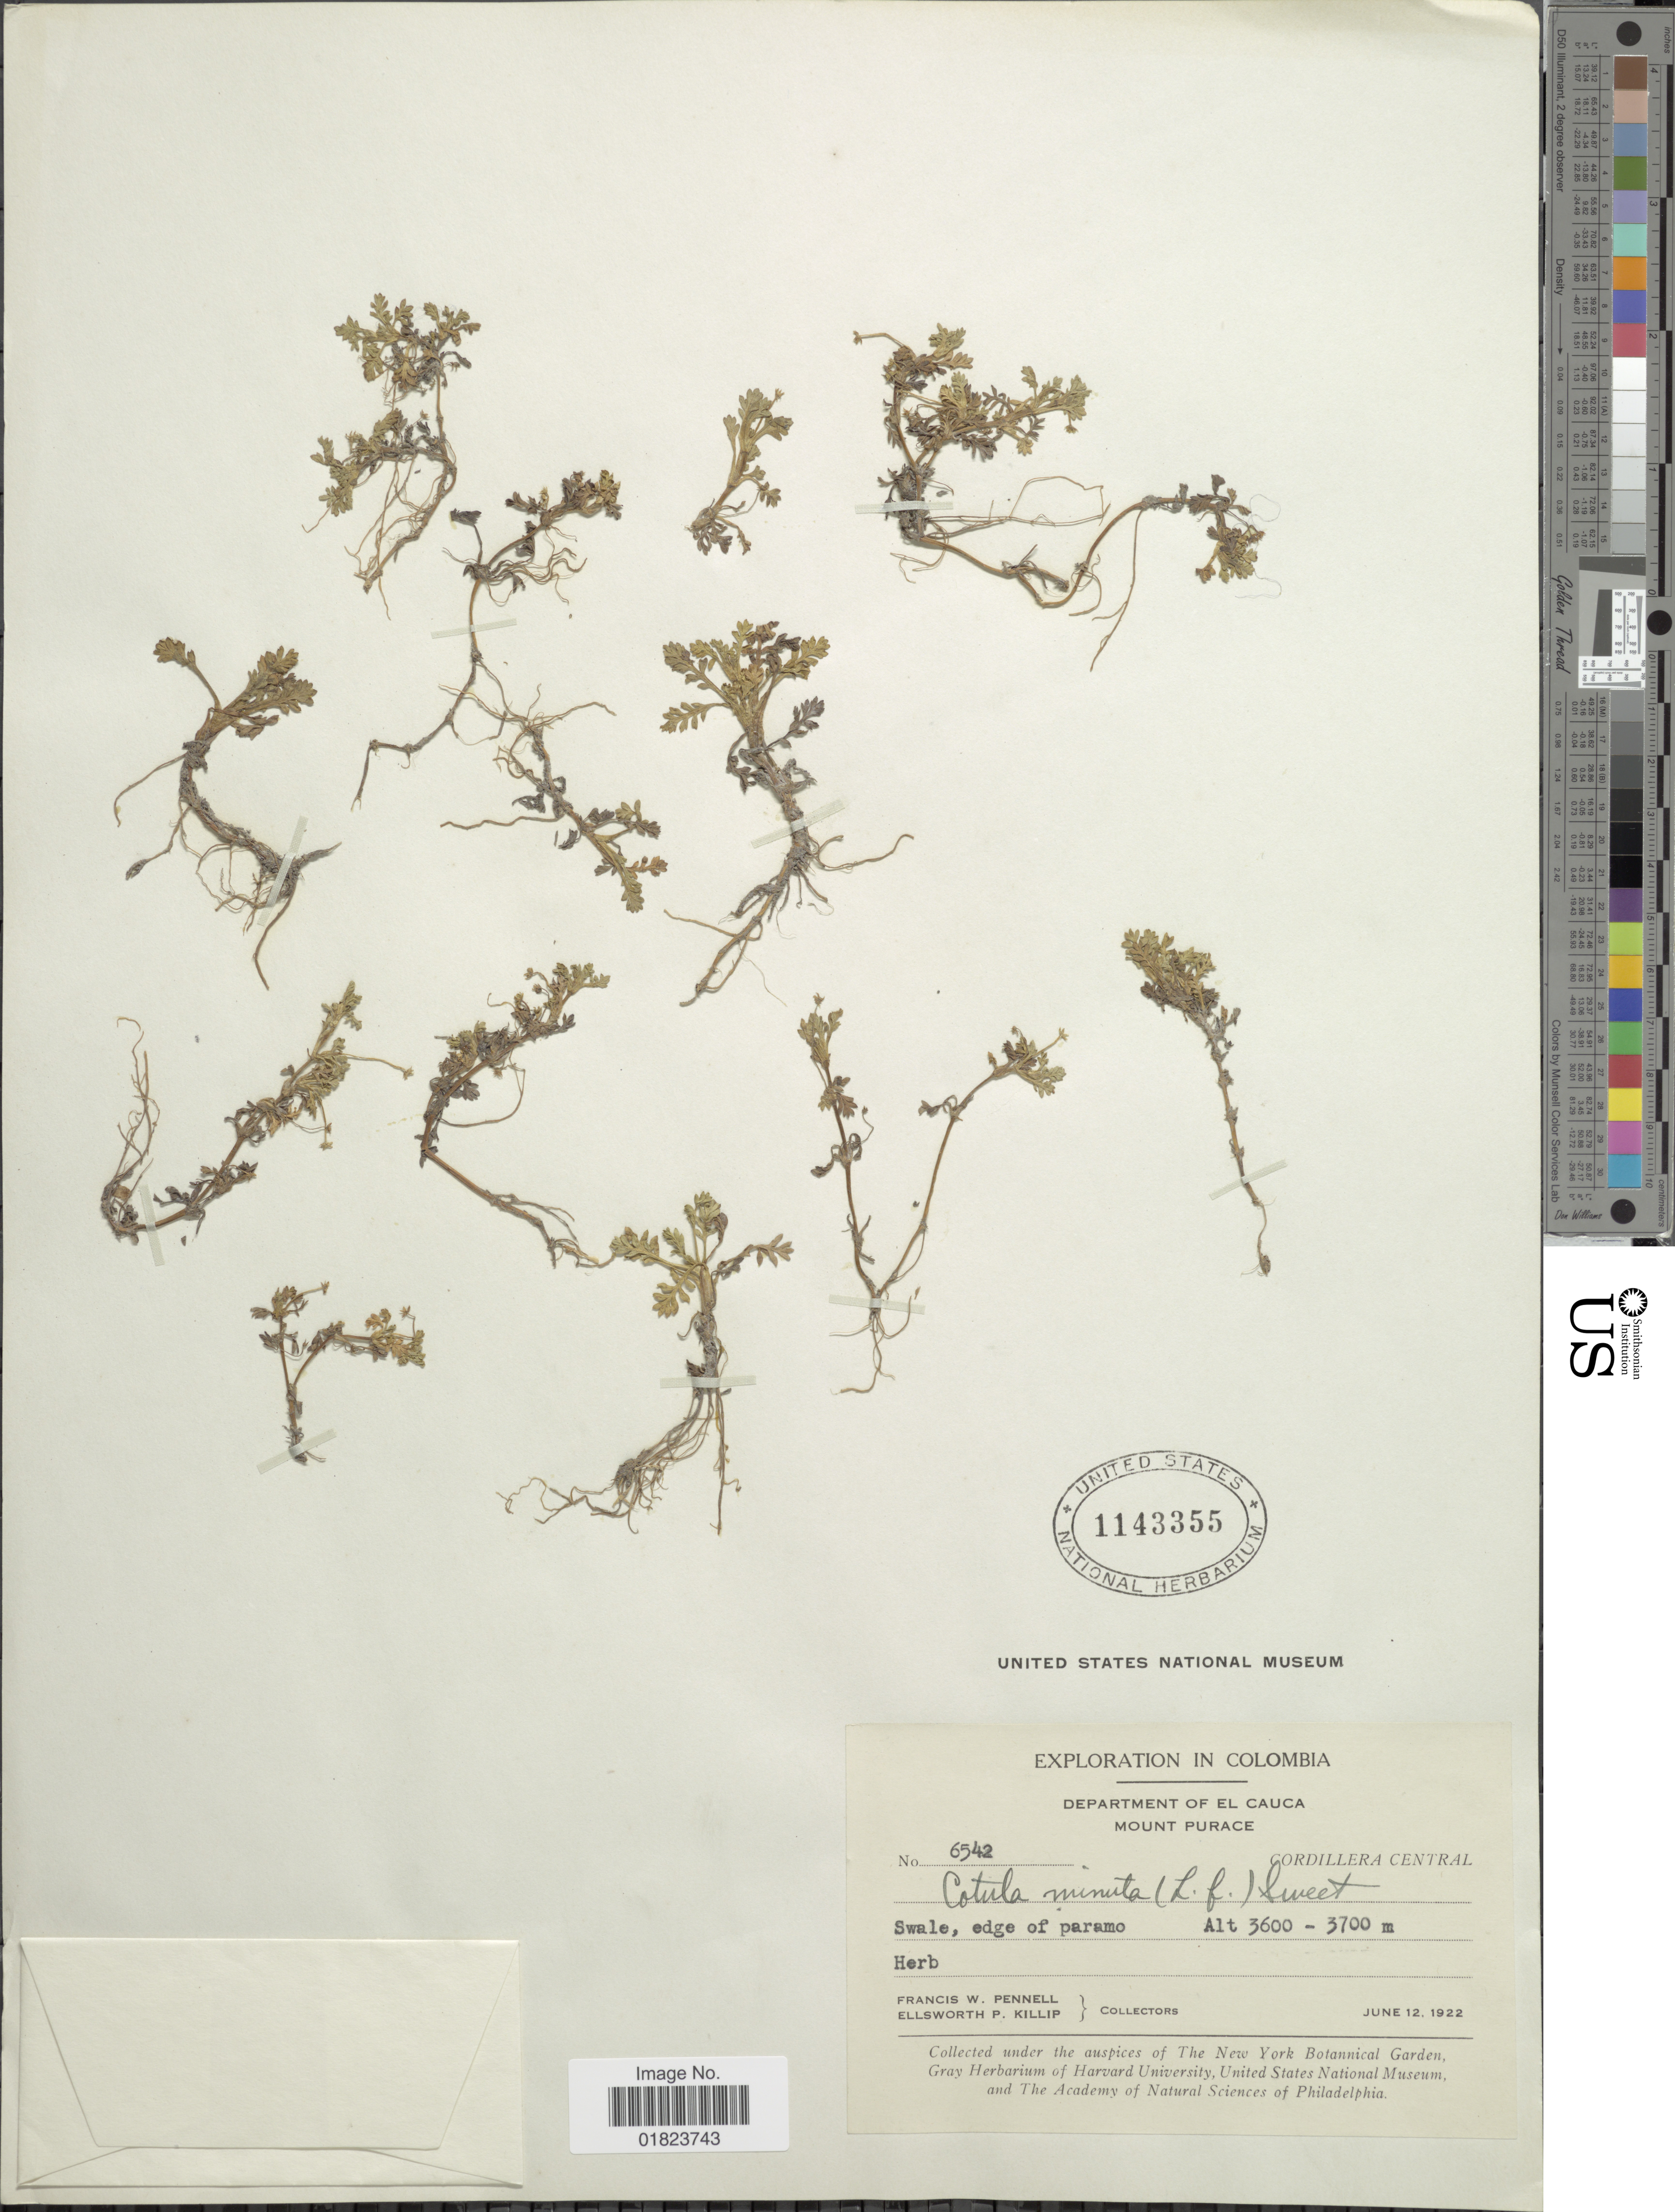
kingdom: Plantae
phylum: Tracheophyta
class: Magnoliopsida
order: Asterales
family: Asteraceae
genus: Cotula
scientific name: Cotula minuta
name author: G. Forst.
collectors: F. W. Pennell & E. P. Killip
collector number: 6542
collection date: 1922-06-12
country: Colombia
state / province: Cauca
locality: Department of El Cauca, Mount Purace. Cordillera Central.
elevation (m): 3600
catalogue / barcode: US 1143355